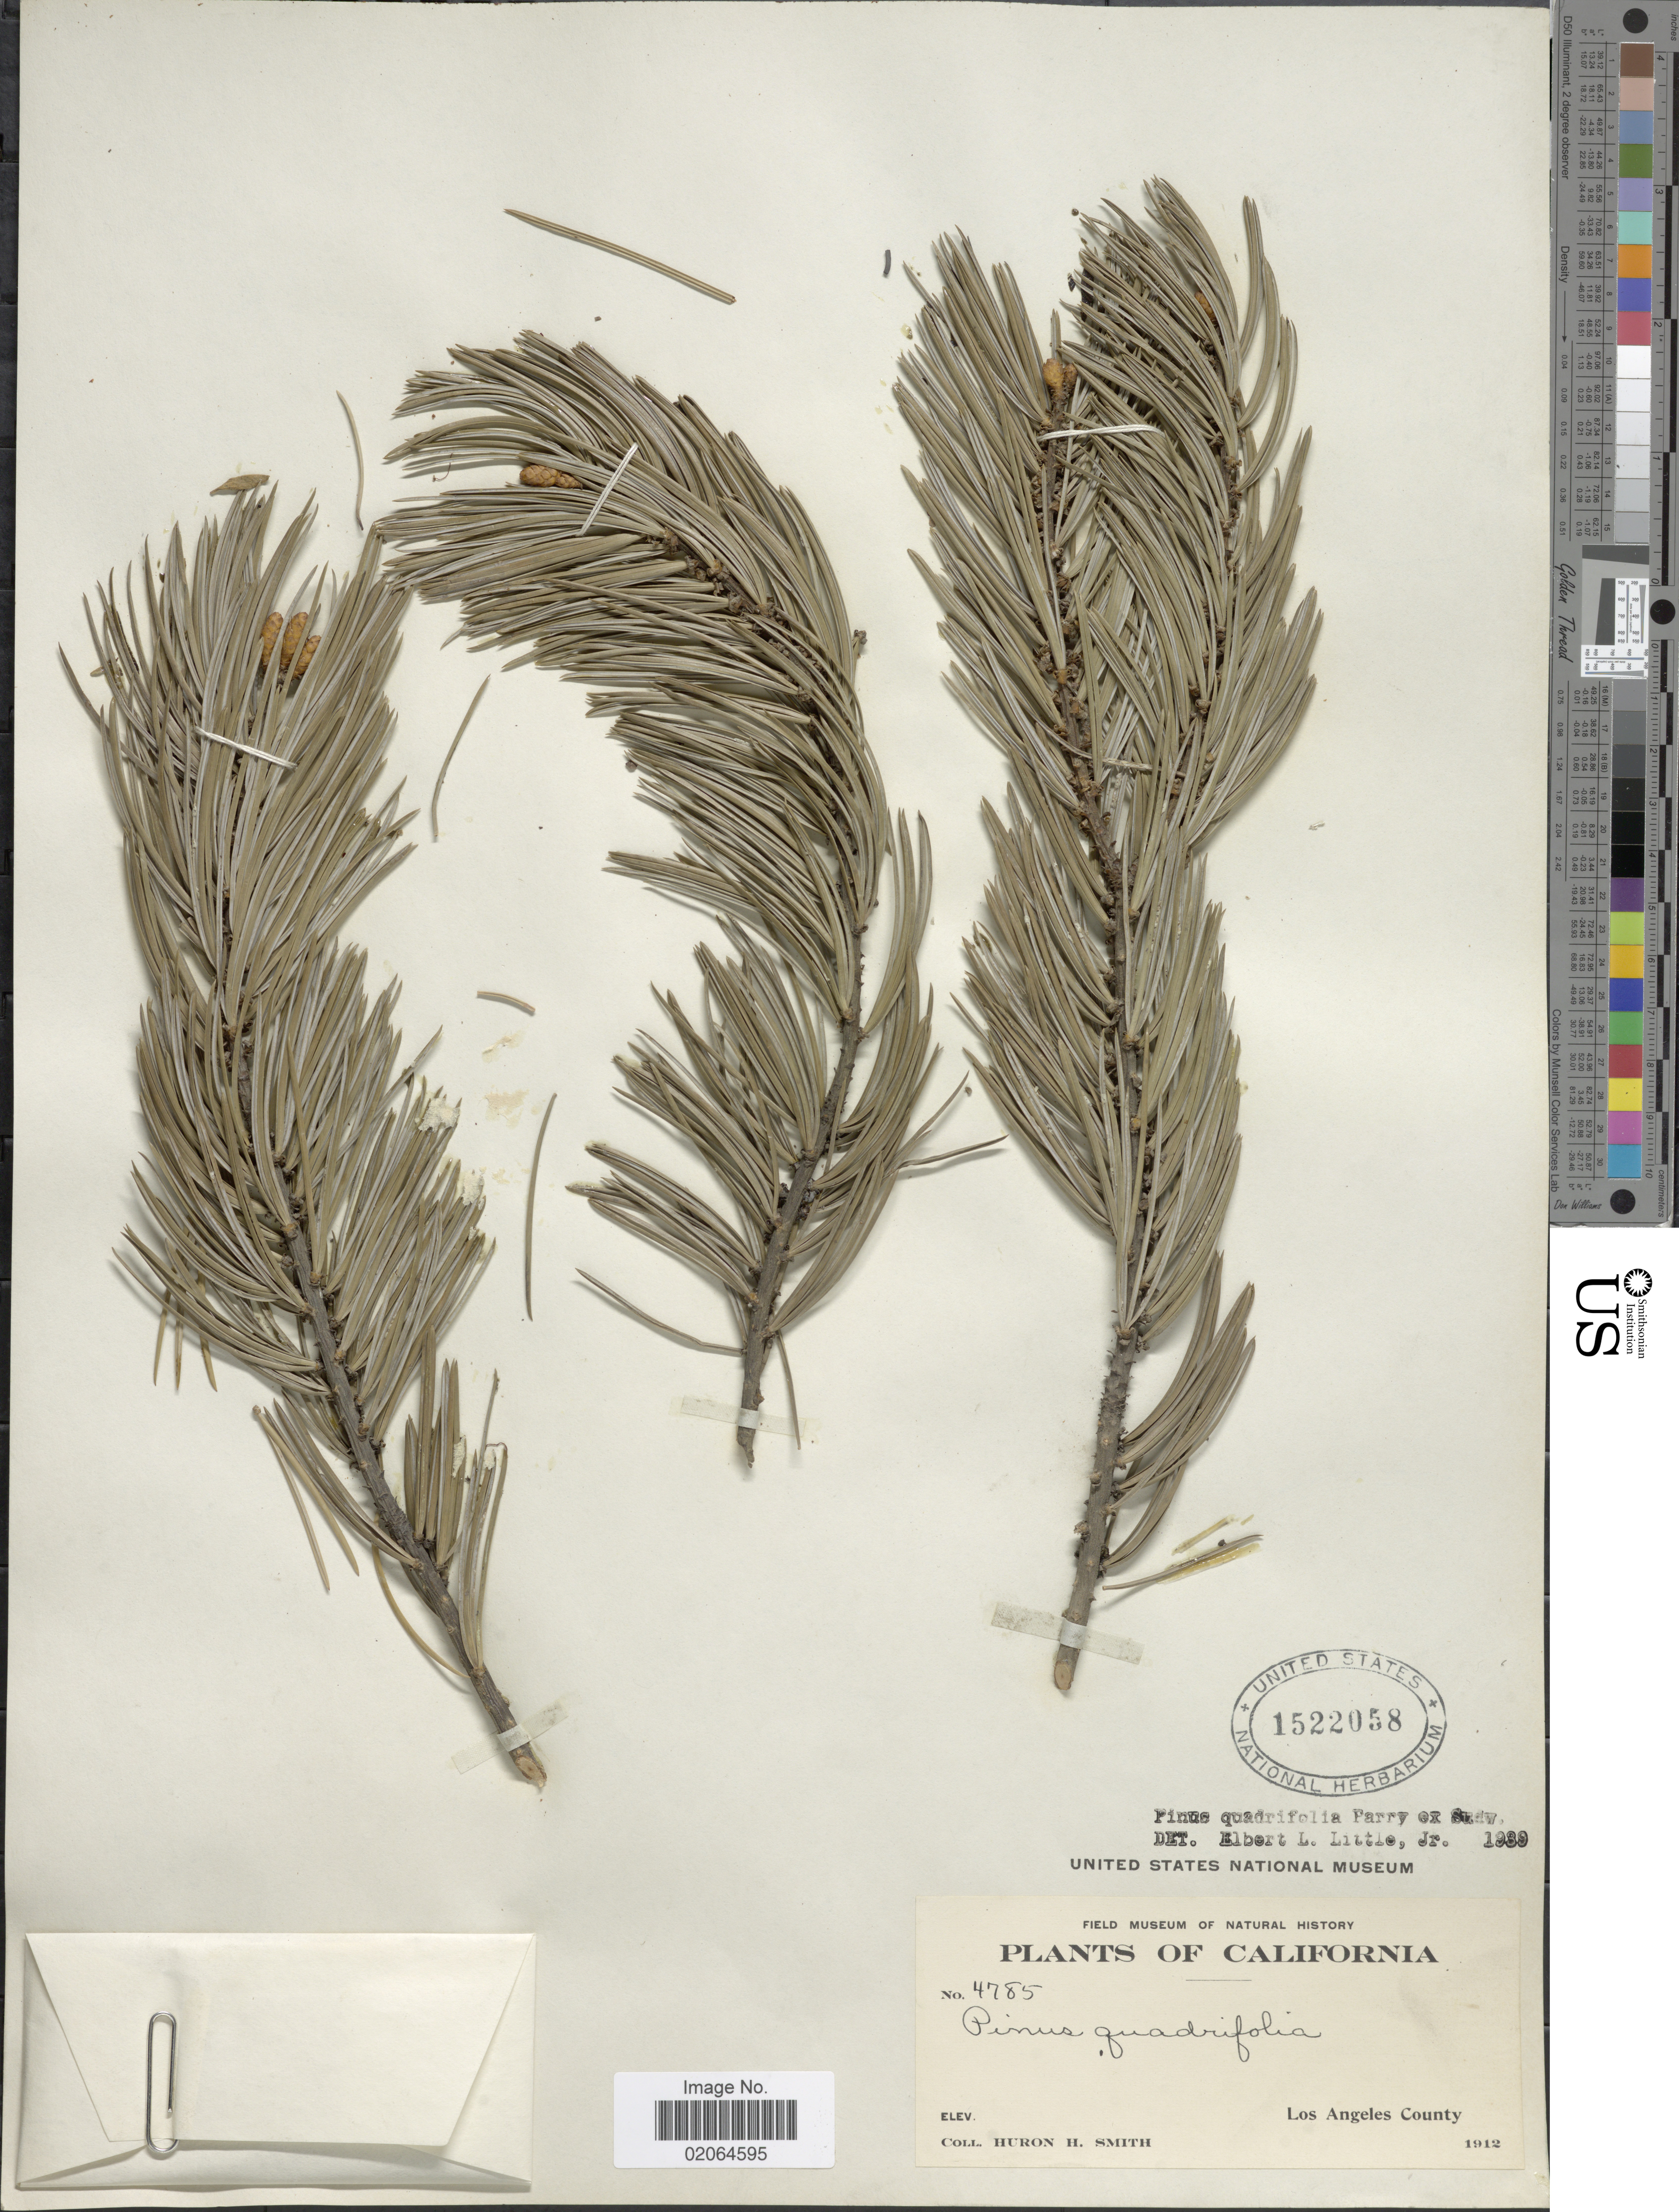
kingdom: Plantae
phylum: Tracheophyta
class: Pinopsida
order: Pinales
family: Pinaceae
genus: Pinus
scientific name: Pinus quadrifolia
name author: Parl. ex Sudw.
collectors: Huron H. Smith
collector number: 4785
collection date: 1912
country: United States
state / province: California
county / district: Los Angeles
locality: Los Angeles County.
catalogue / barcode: US 1522058